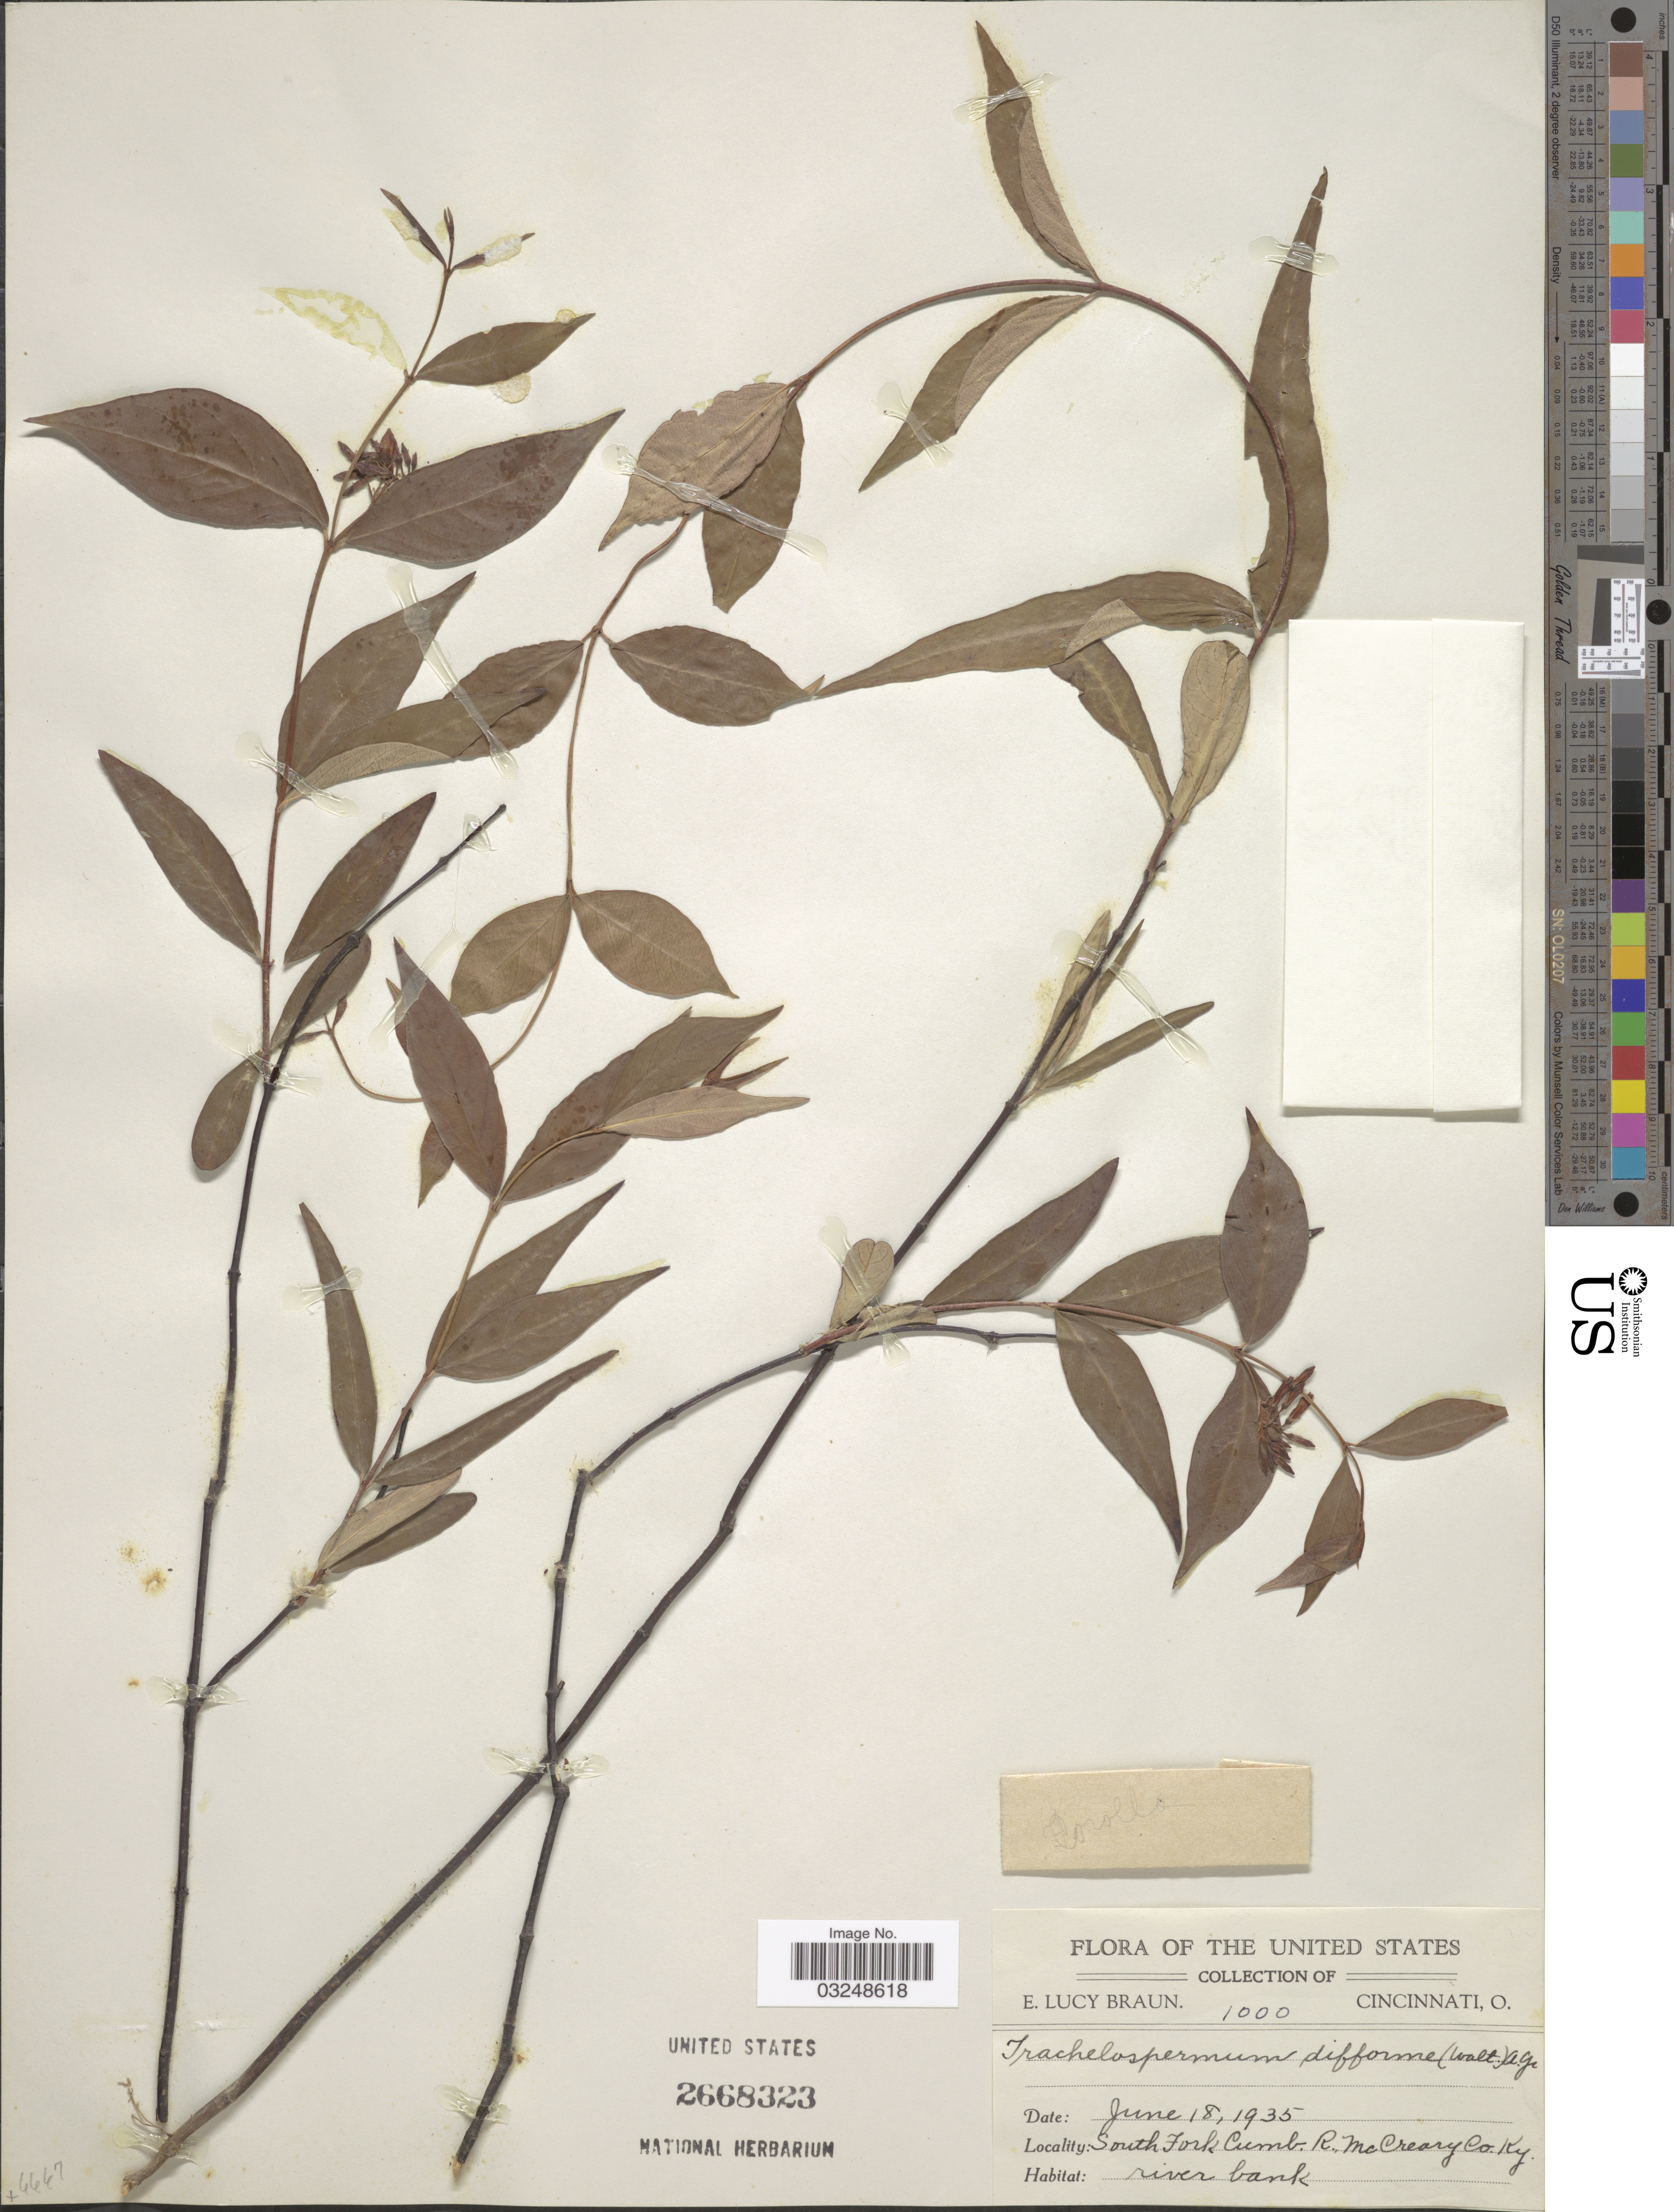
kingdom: Plantae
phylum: Tracheophyta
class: Magnoliopsida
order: Gentianales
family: Apocynaceae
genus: Trachelospermum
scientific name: Trachelospermum difforme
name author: (Walter) A. Gray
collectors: E. Braun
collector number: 1000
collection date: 1935-06-18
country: United States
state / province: Kentucky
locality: South Fork Cumb. R., McCreary Co.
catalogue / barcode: US 2668323